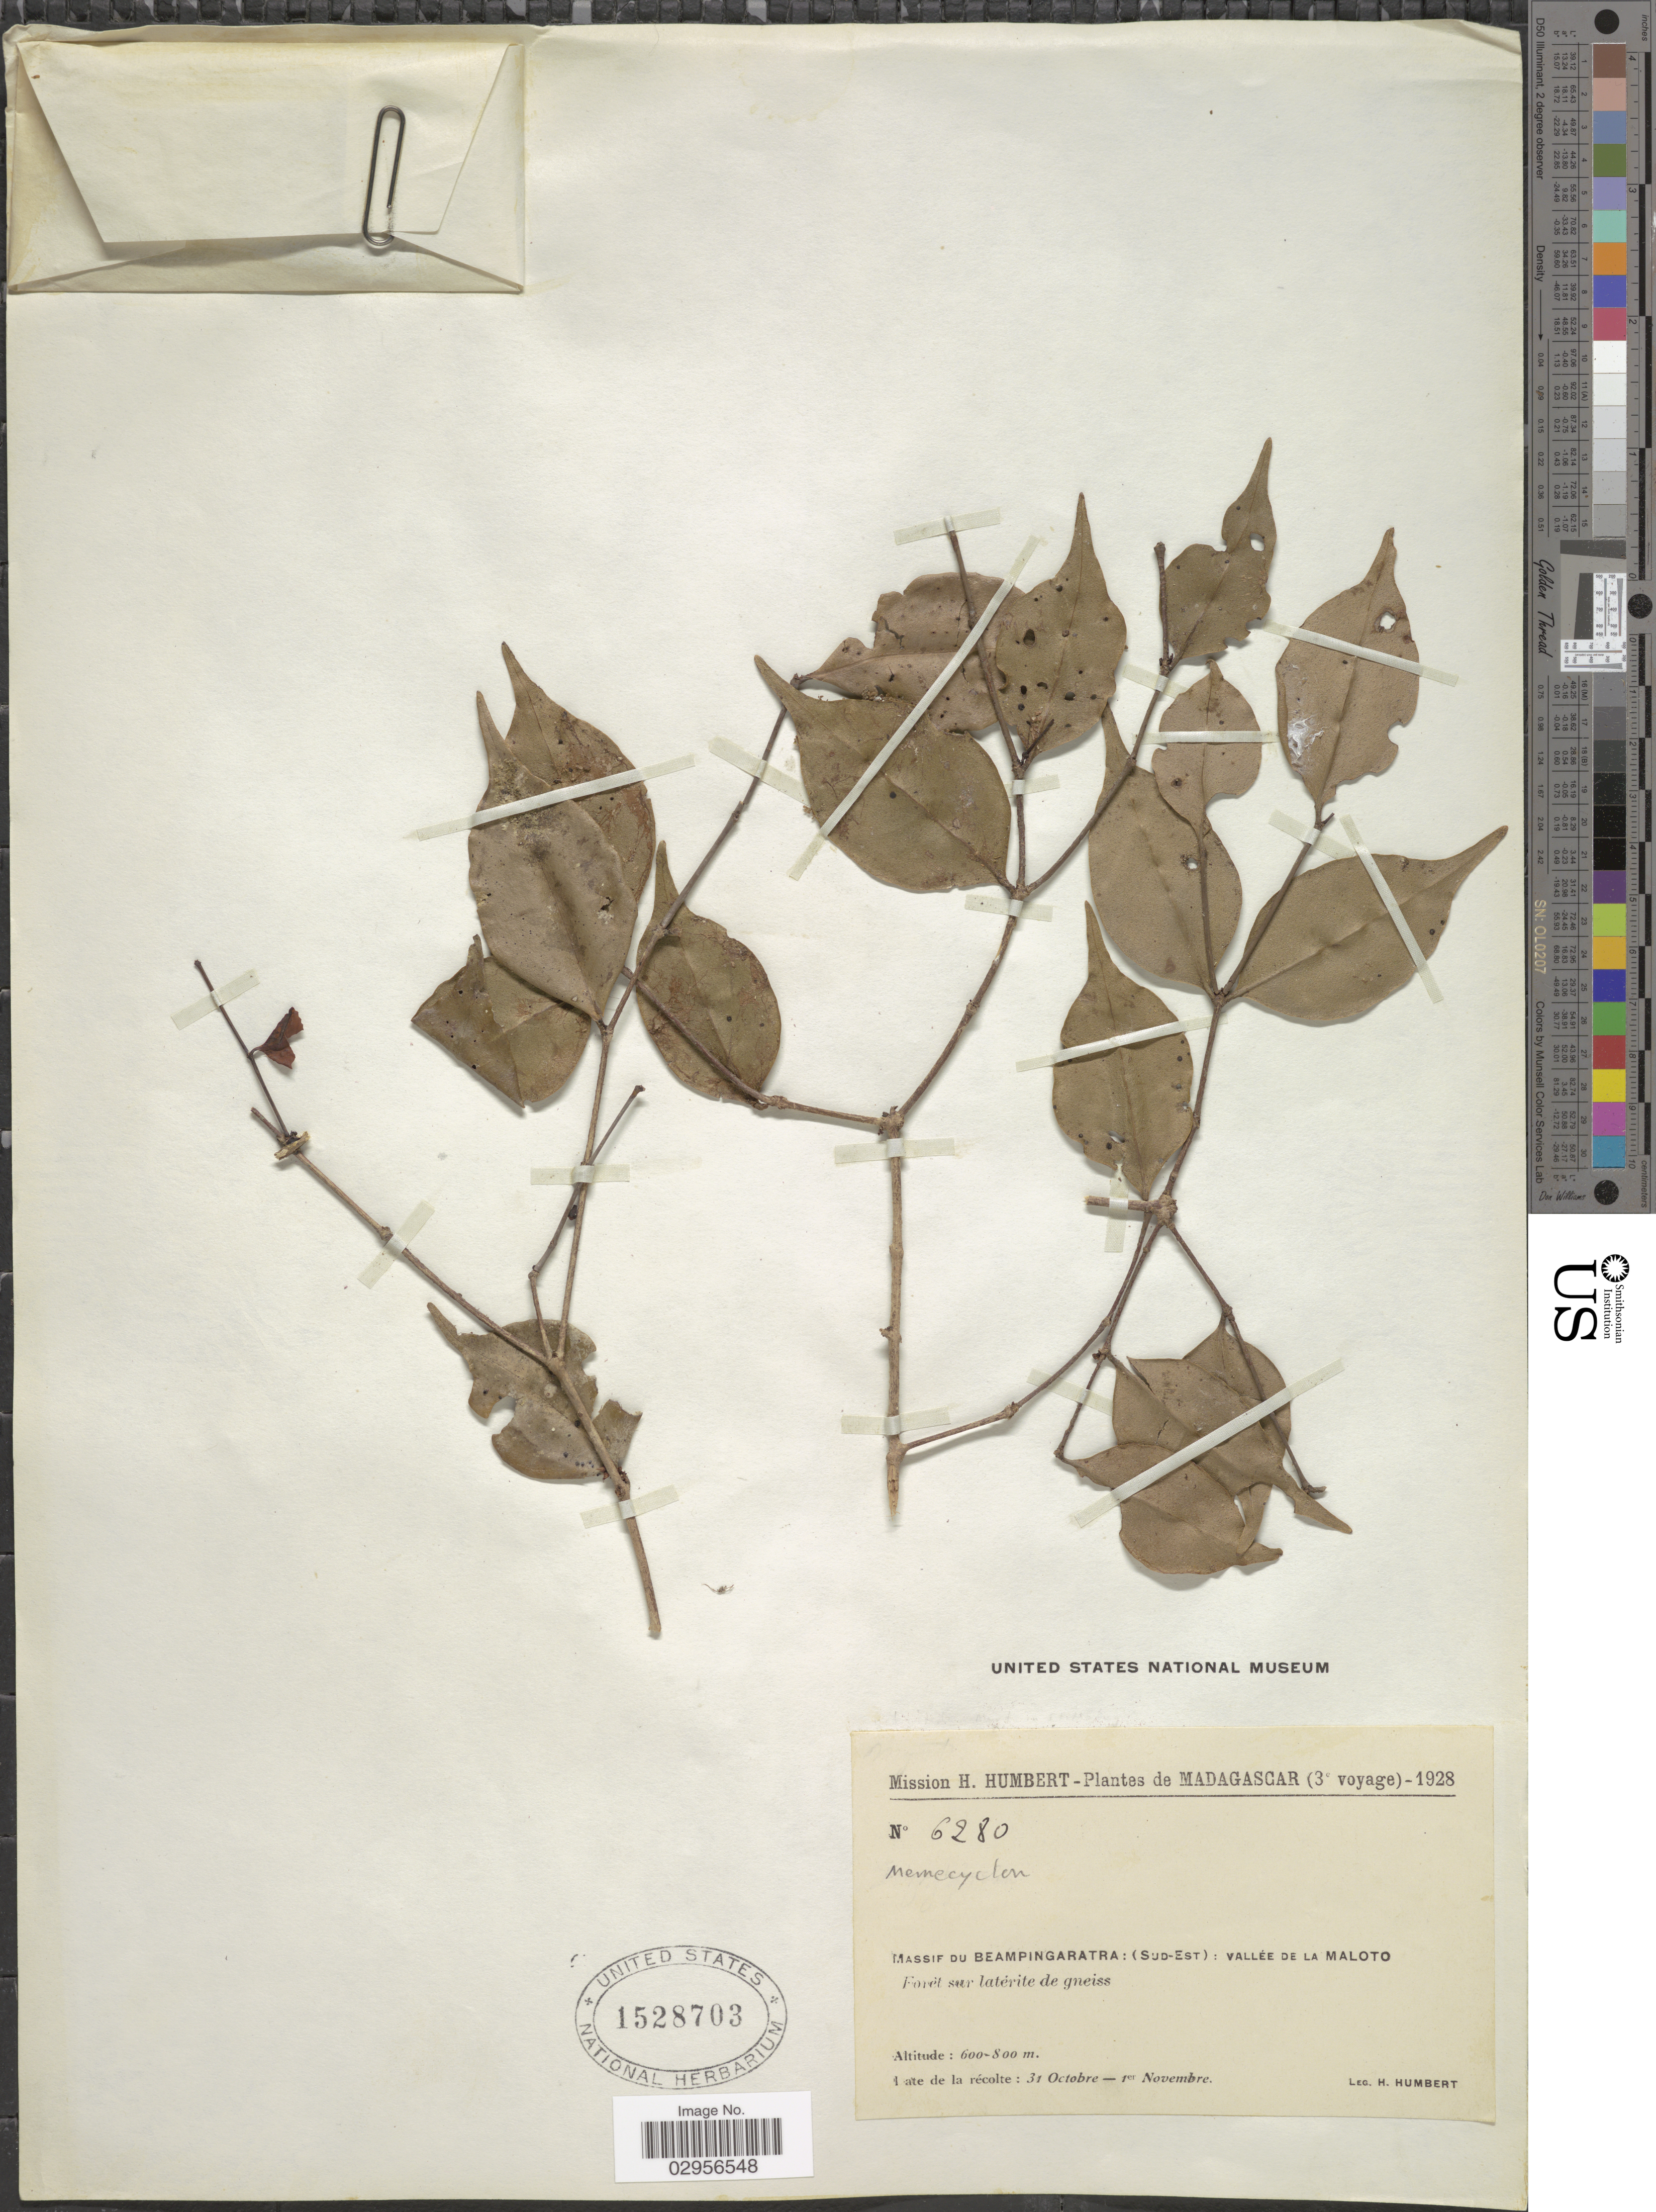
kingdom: Plantae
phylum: Tracheophyta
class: Magnoliopsida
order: Myrtales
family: Melastomataceae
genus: Memecylon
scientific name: Memecylon sp.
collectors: H. Humbert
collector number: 6280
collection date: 1928-10-31/1928-11-01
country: Madagascar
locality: Massif du Beampingaratra: (Sud-Est): Vallée de la Maloto.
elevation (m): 600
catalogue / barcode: US 1528703